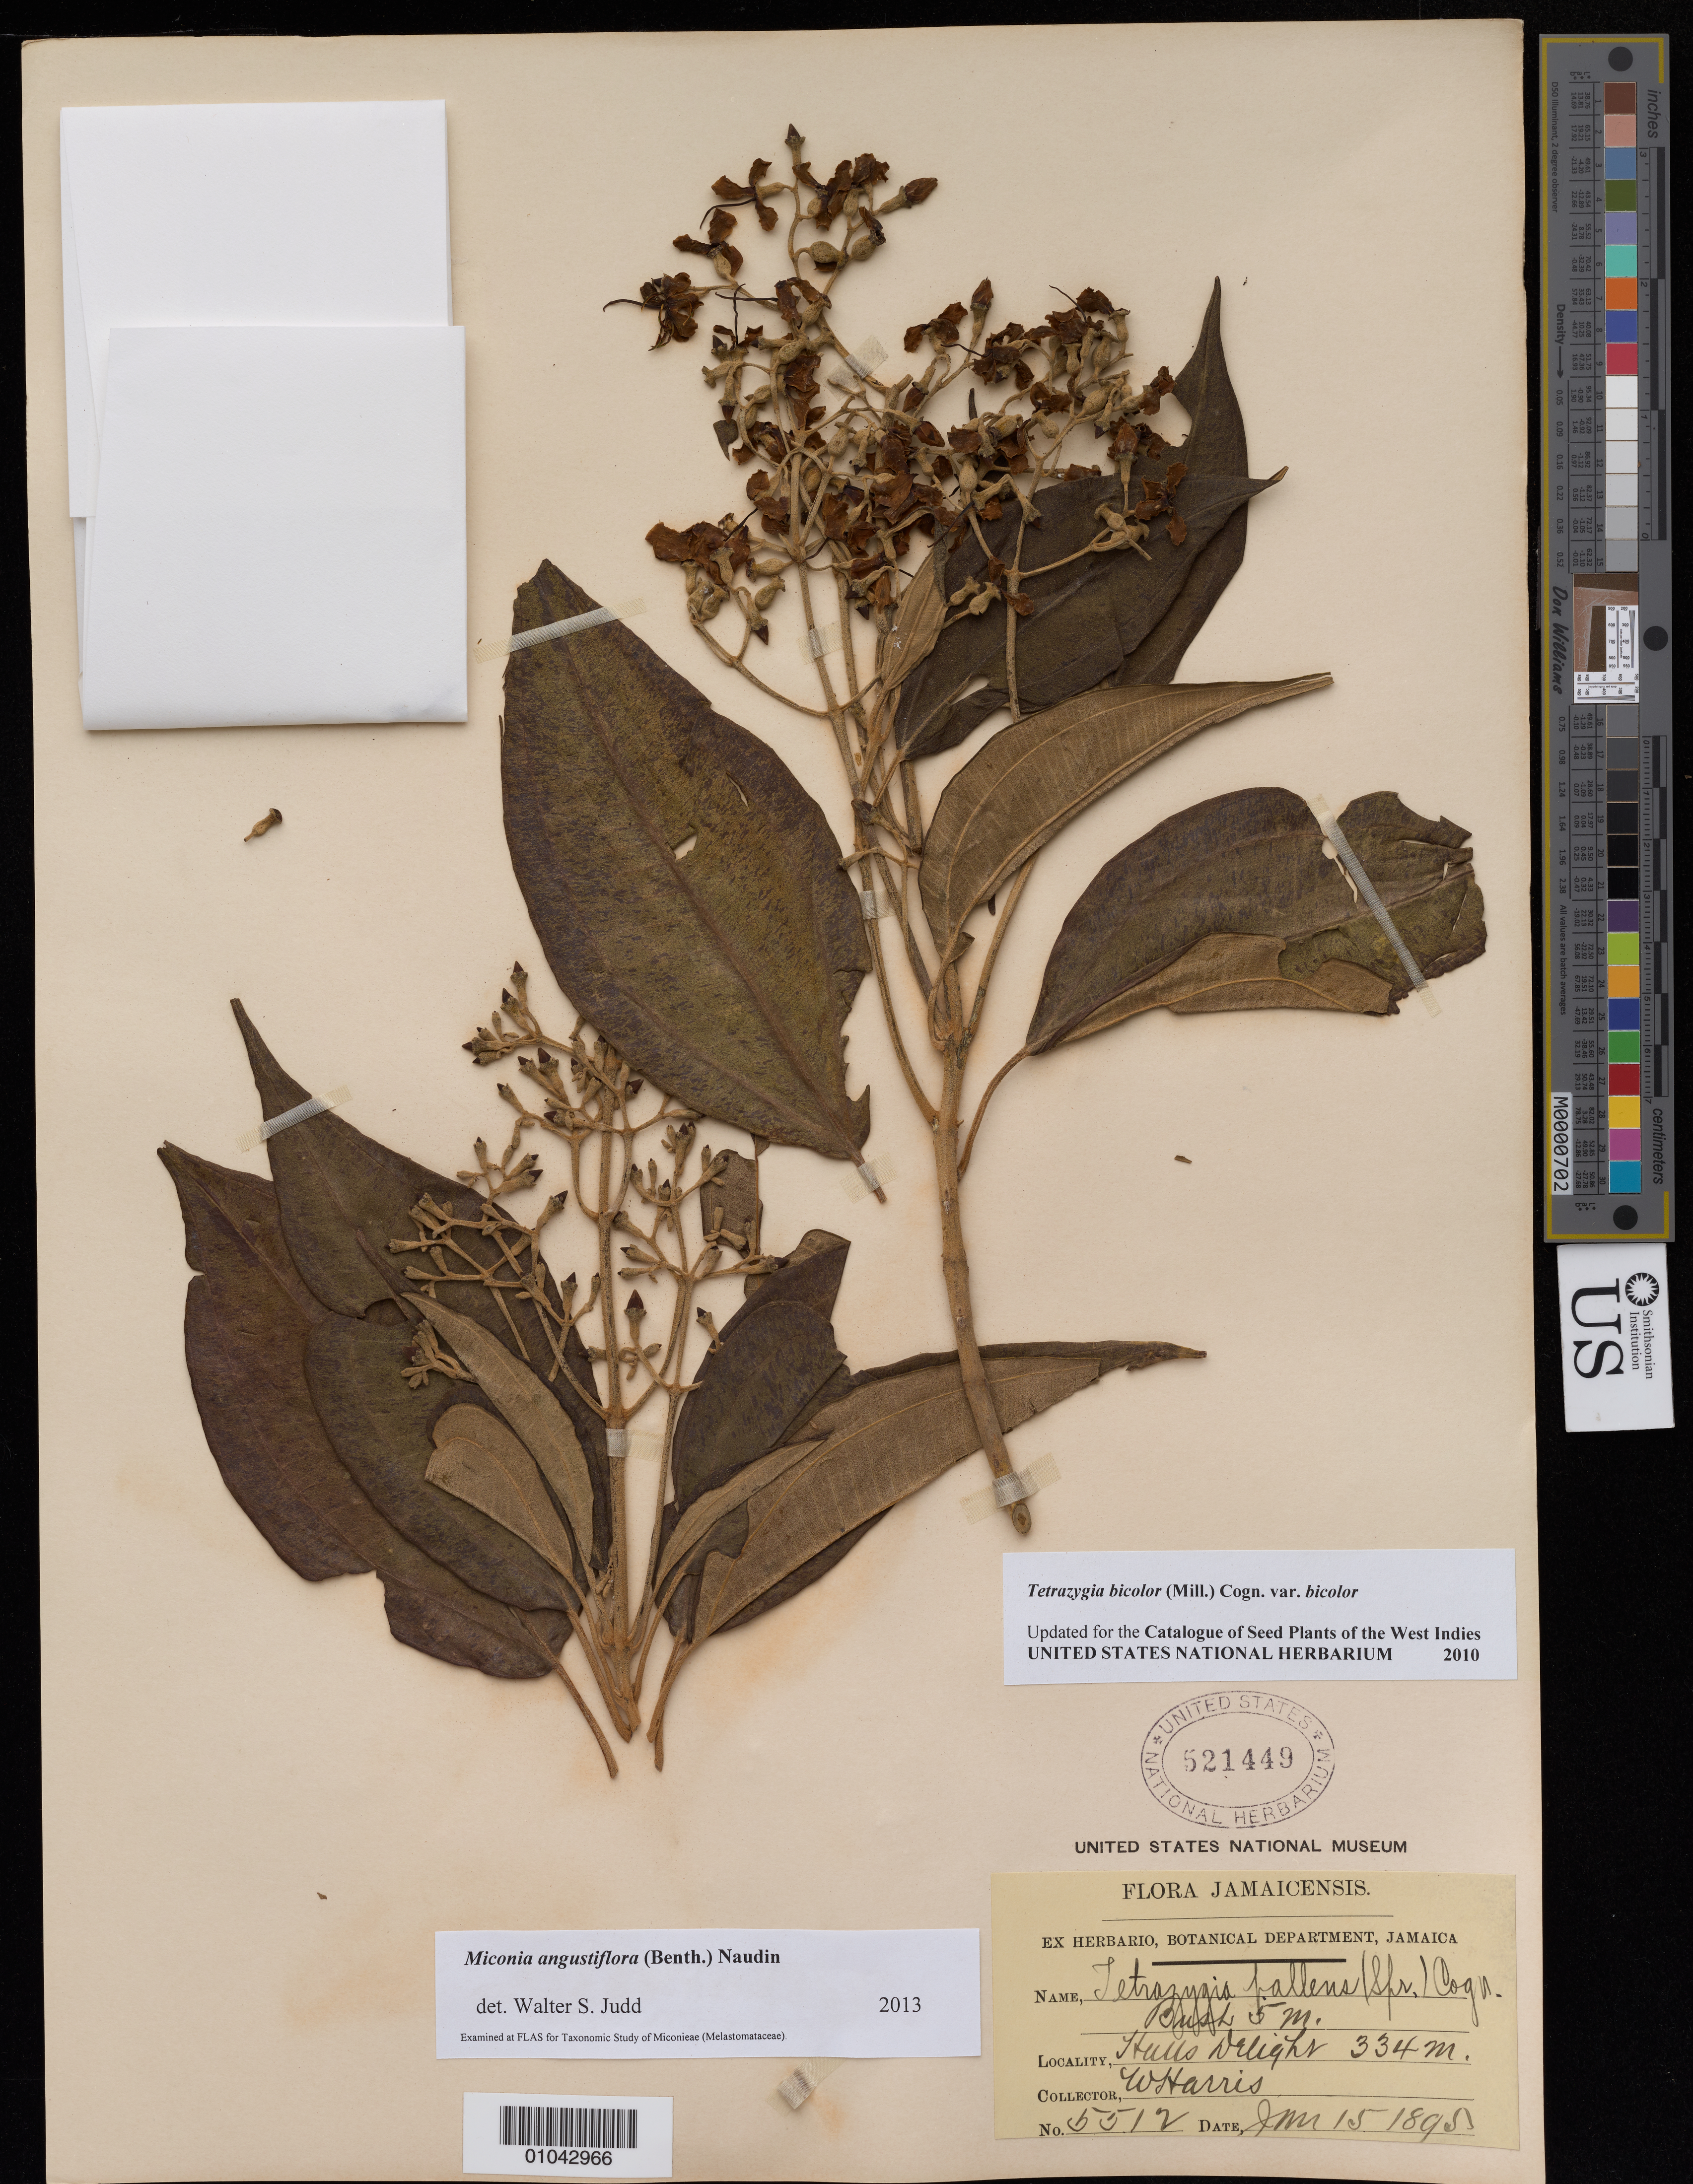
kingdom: Plantae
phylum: Tracheophyta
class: Magnoliopsida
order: Myrtales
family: Melastomataceae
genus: Miconia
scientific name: Miconia angustiflora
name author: (Benth.) Naudin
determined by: Judd, Walter S.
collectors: W. Harris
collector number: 5512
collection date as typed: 15 Jan 1895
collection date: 1895-01-15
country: Jamaica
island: Jamaica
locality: Halls Delight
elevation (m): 334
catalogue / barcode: US 521449